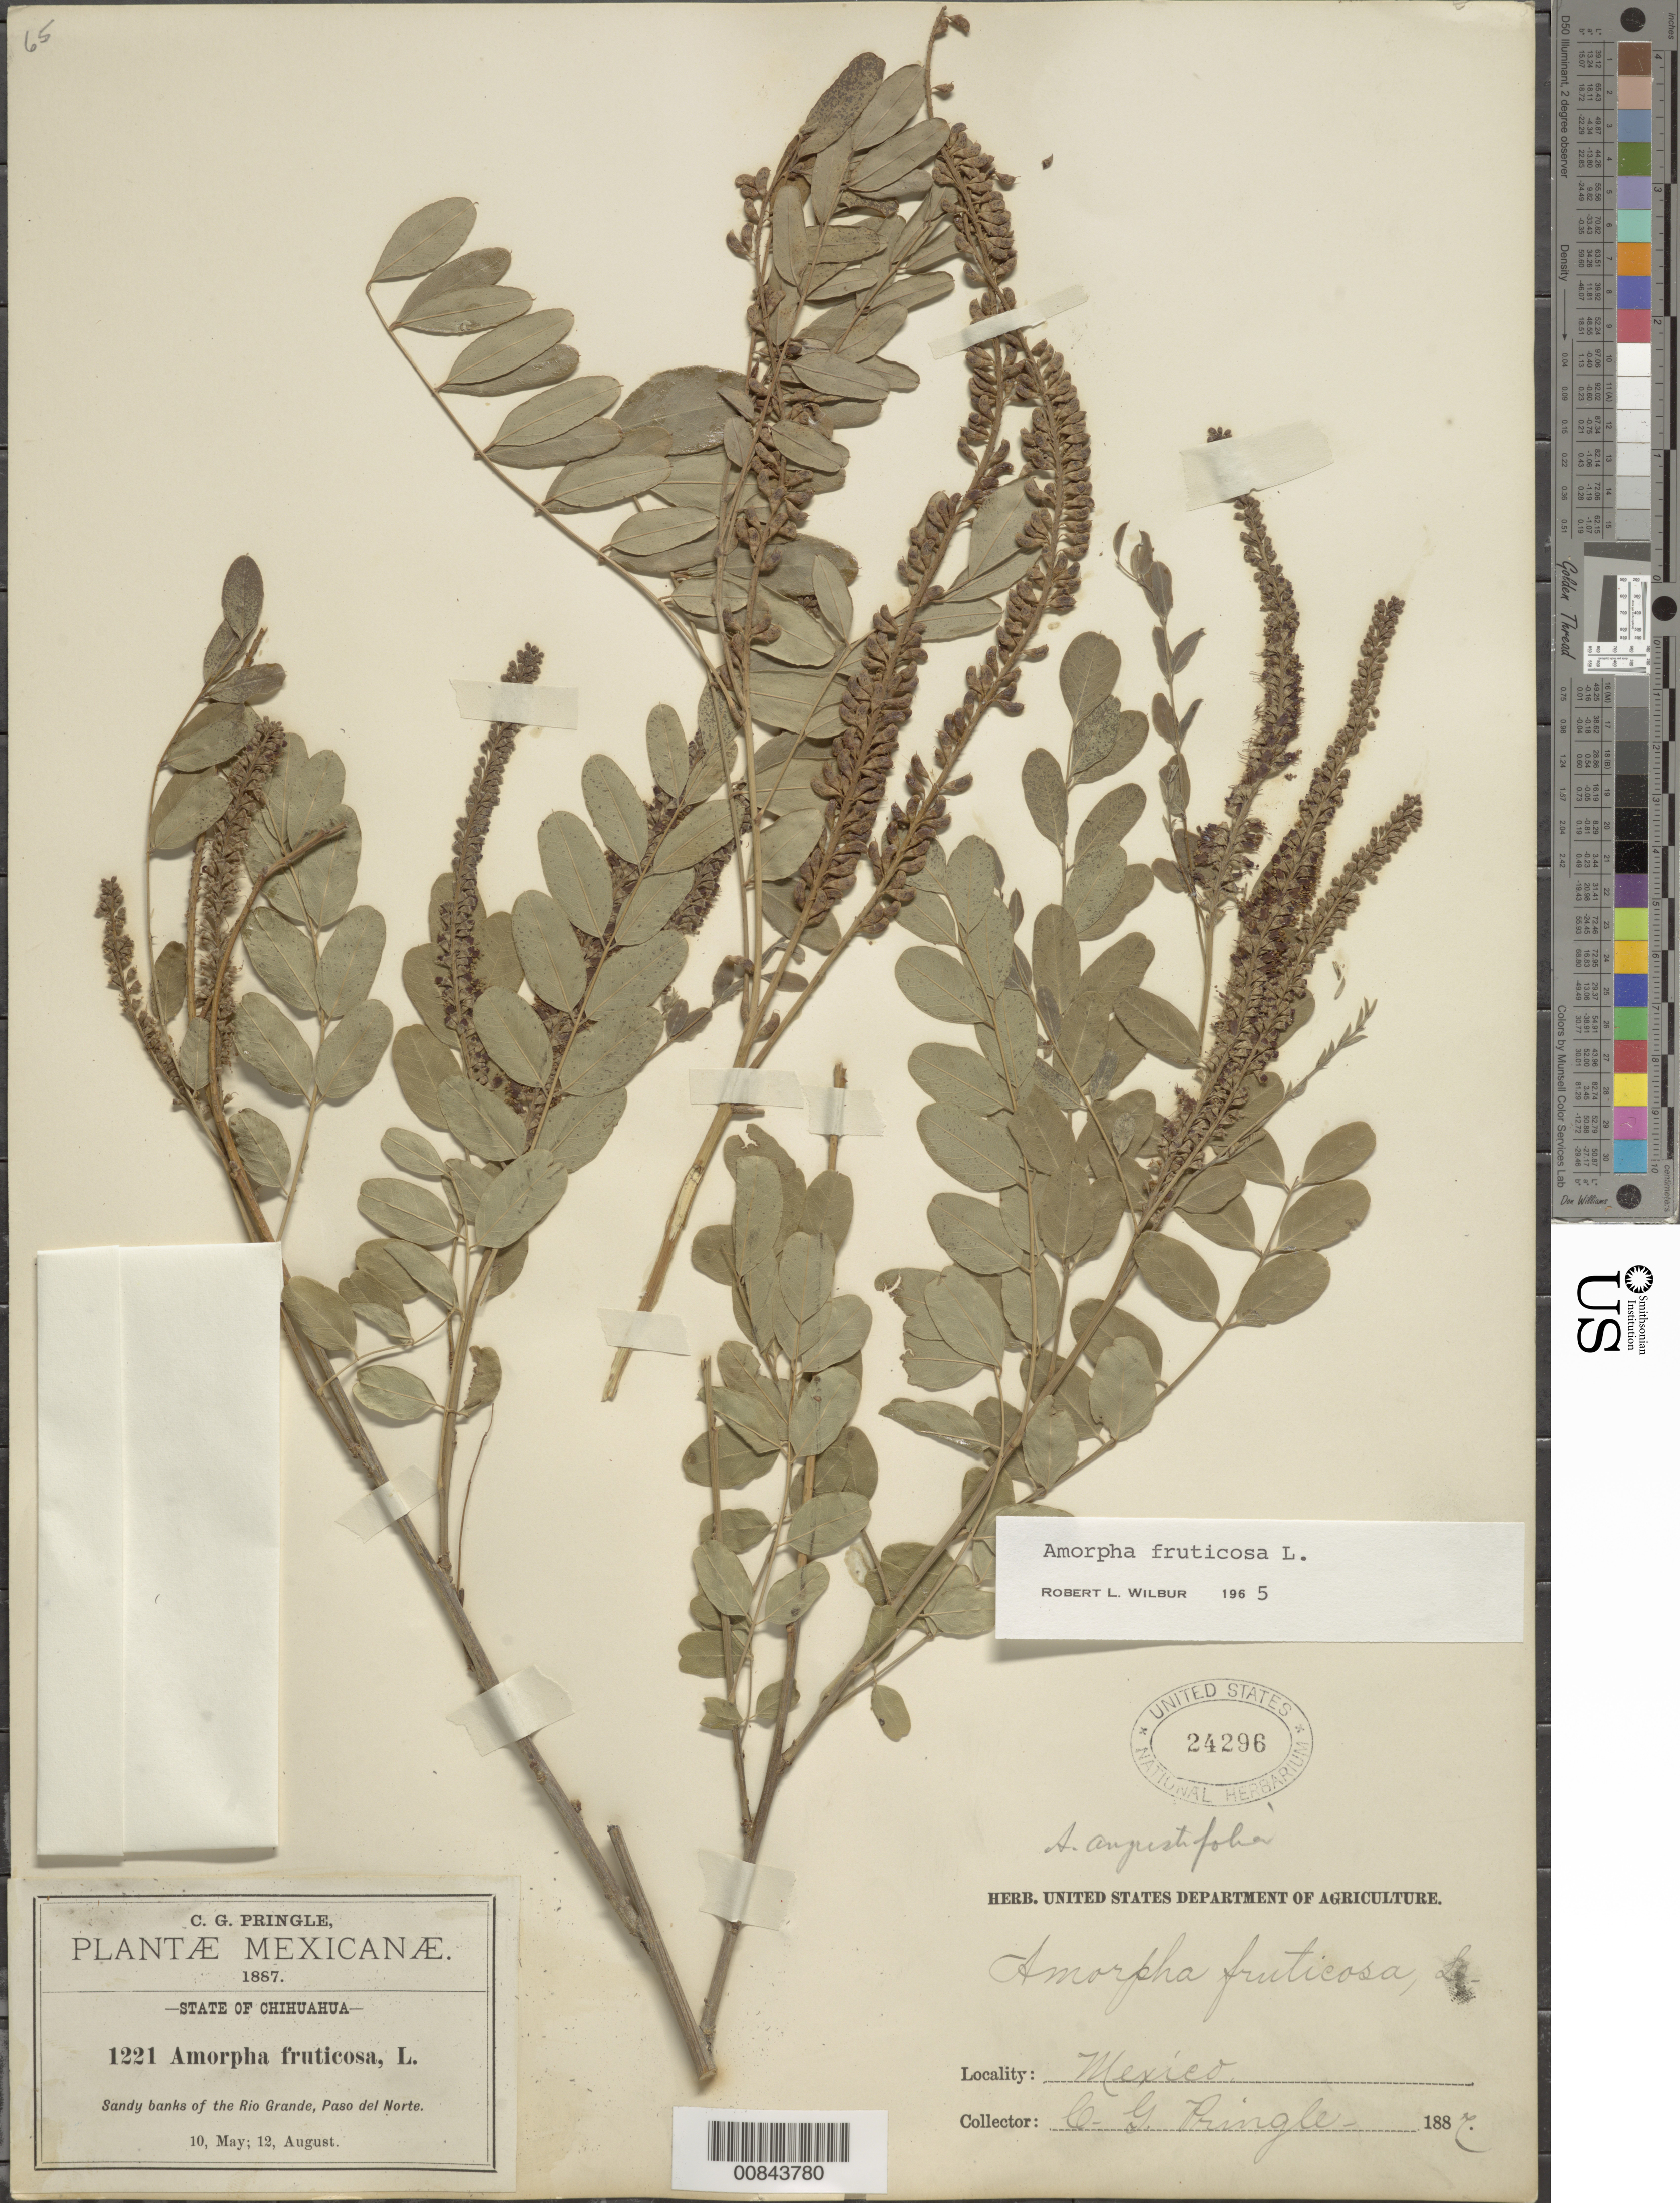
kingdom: Plantae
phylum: Tracheophyta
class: Magnoliopsida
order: Fabales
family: Fabaceae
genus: Amorpha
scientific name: Amorpha fruticosa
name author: L.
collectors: C. G. Pringle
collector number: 1221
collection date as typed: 10 May 1887 and 12 Aug 1887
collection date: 1887-05-10,1887-08-12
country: Mexico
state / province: Chihuahua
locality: Paso del Norte, banks of Rio Grande.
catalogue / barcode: US 24296